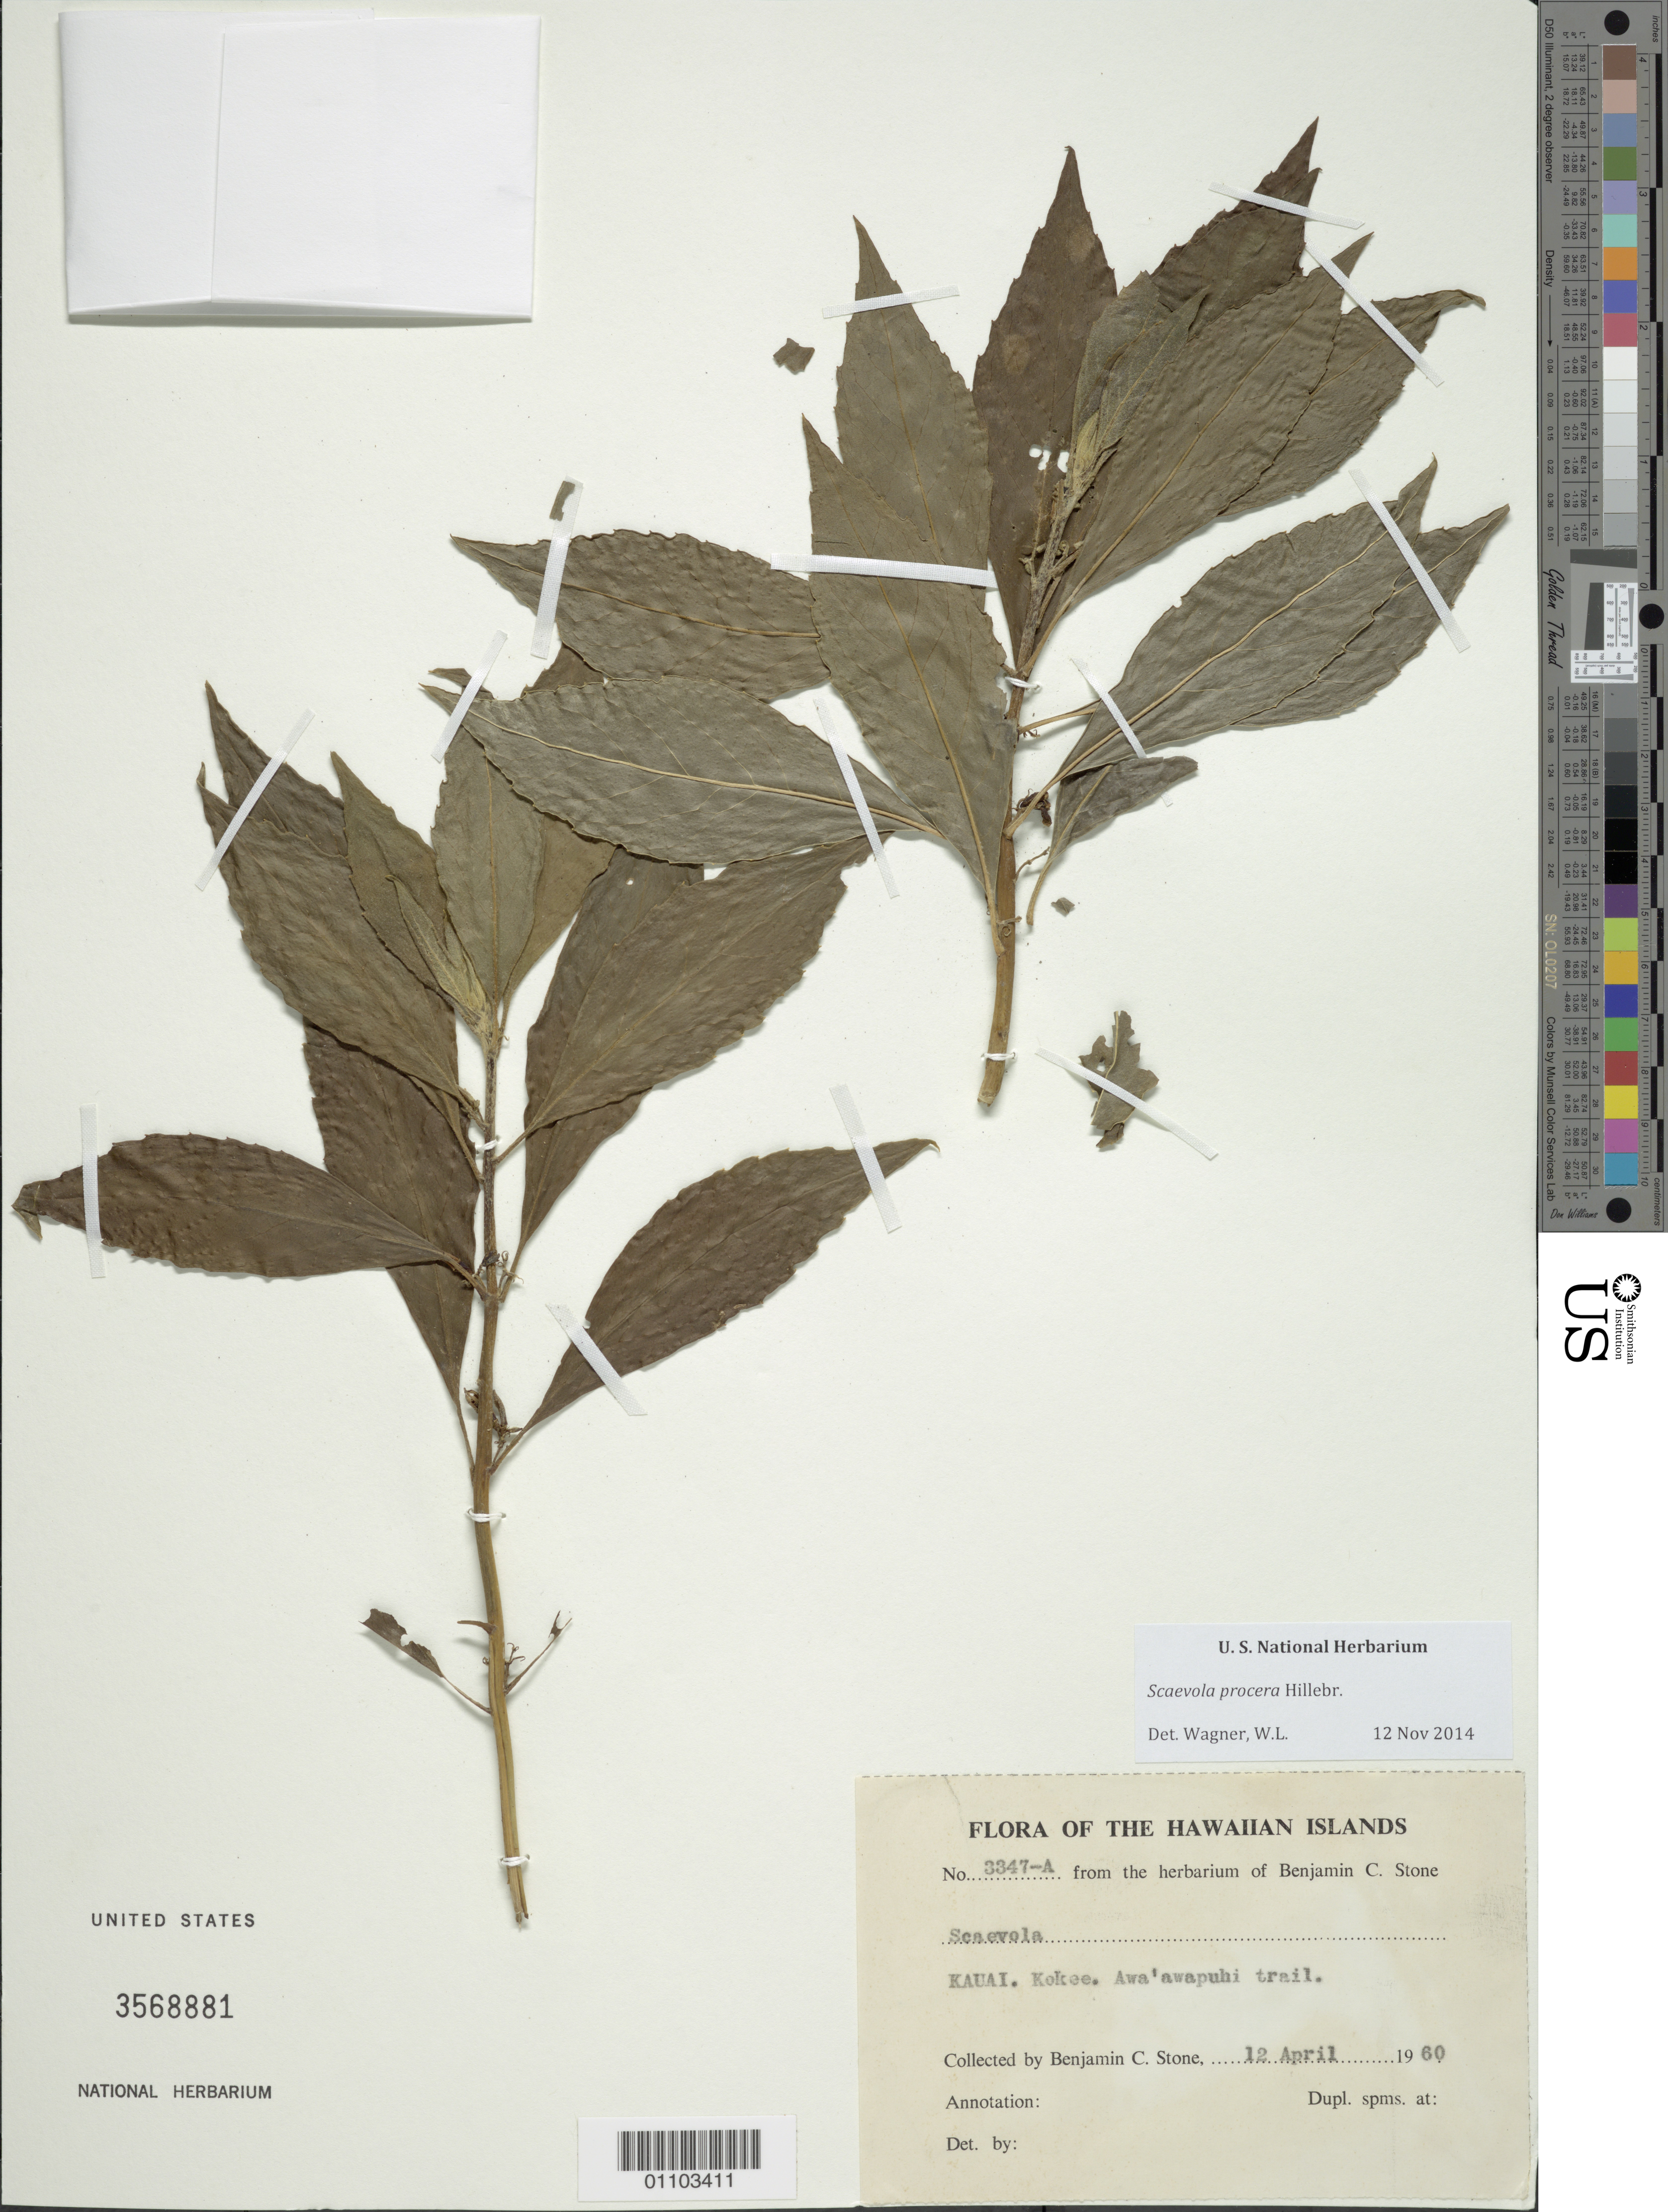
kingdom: Plantae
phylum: Tracheophyta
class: Magnoliopsida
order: Asterales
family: Goodeniaceae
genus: Scaevola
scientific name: Scaevola procera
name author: Hillebr.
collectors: B. C. Stone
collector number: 3347-A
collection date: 1960-04-12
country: United States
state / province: Hawaii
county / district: Kaui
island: Kaua'i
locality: Kokee. Awa'awapuhiu trail.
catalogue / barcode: US 3568881